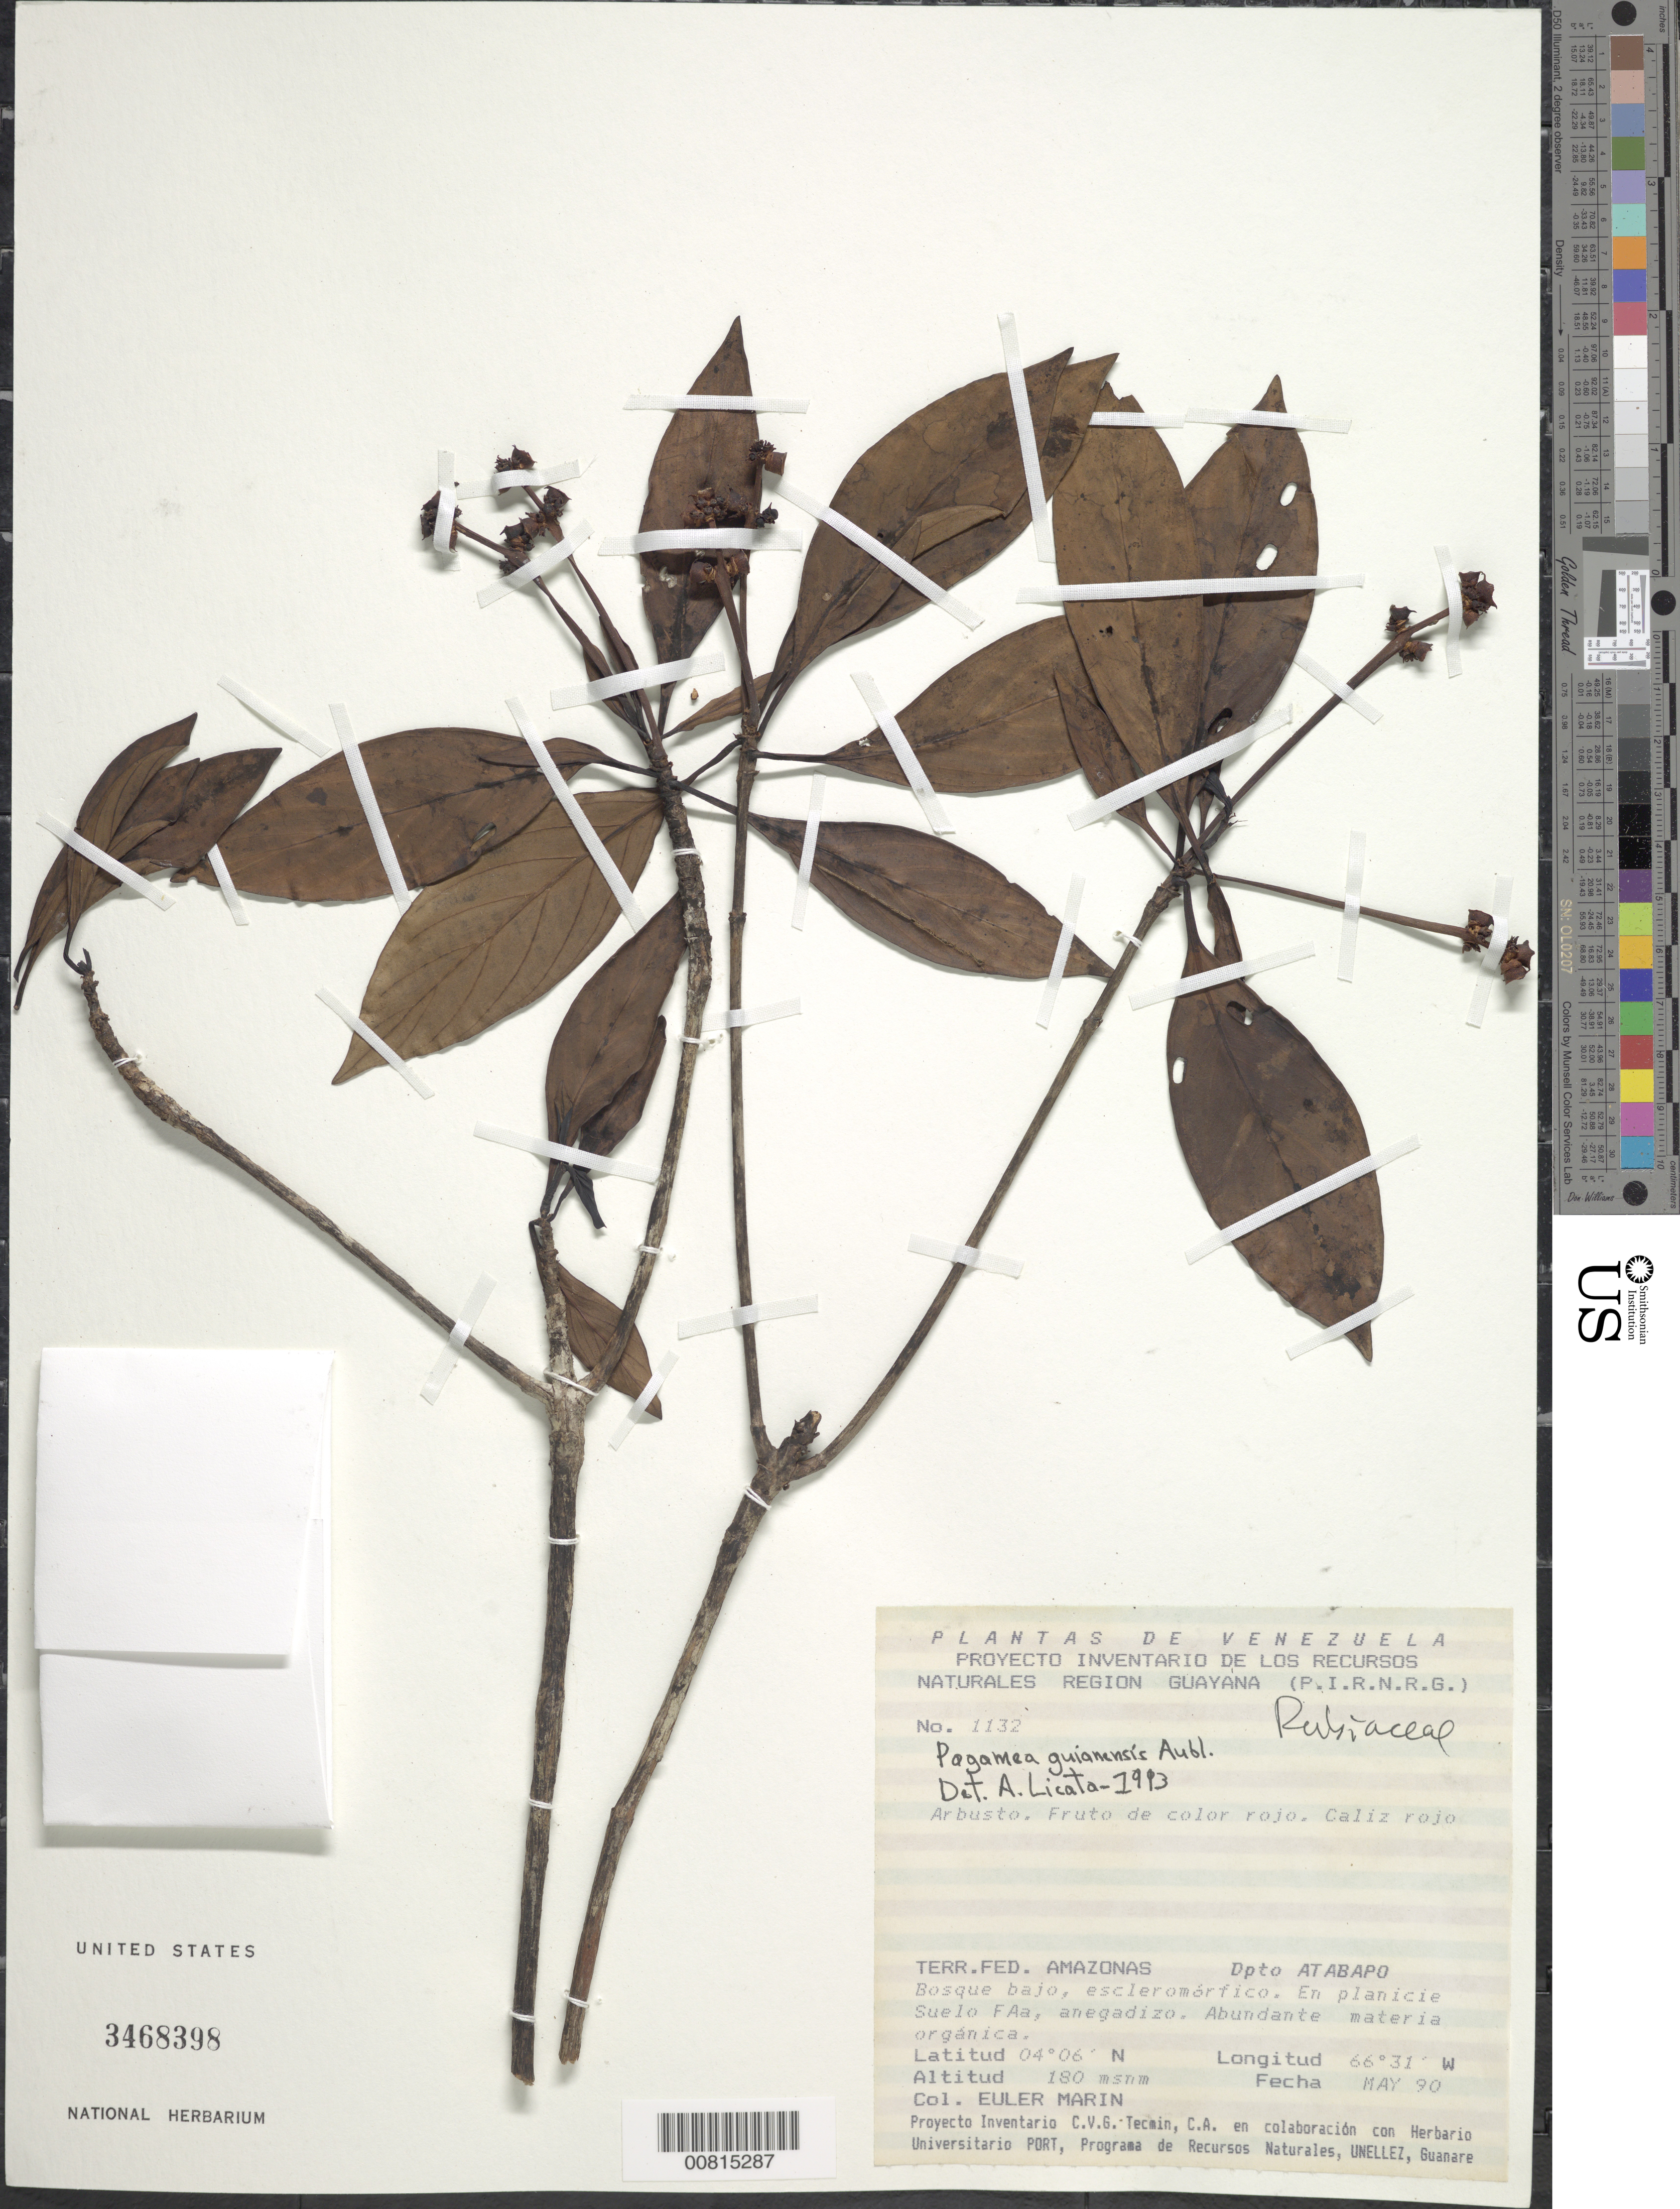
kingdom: Plantae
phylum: Tracheophyta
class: Magnoliopsida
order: Gentianales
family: Rubiaceae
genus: Pagamea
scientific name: Pagamea guianensis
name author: Aubl.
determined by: Licata, A., (PORT), Univ. Nac. Exp. de los Llanos Ezequiel Zamora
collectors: E. Marin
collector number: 1132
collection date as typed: May-90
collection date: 1990-05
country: Venezuela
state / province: Amazonas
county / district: Atabapo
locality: Planicie Suelo Faa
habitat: Bosque bajo, escleromorfica; planicie suelo, anegadizo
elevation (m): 180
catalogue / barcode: US 3468398